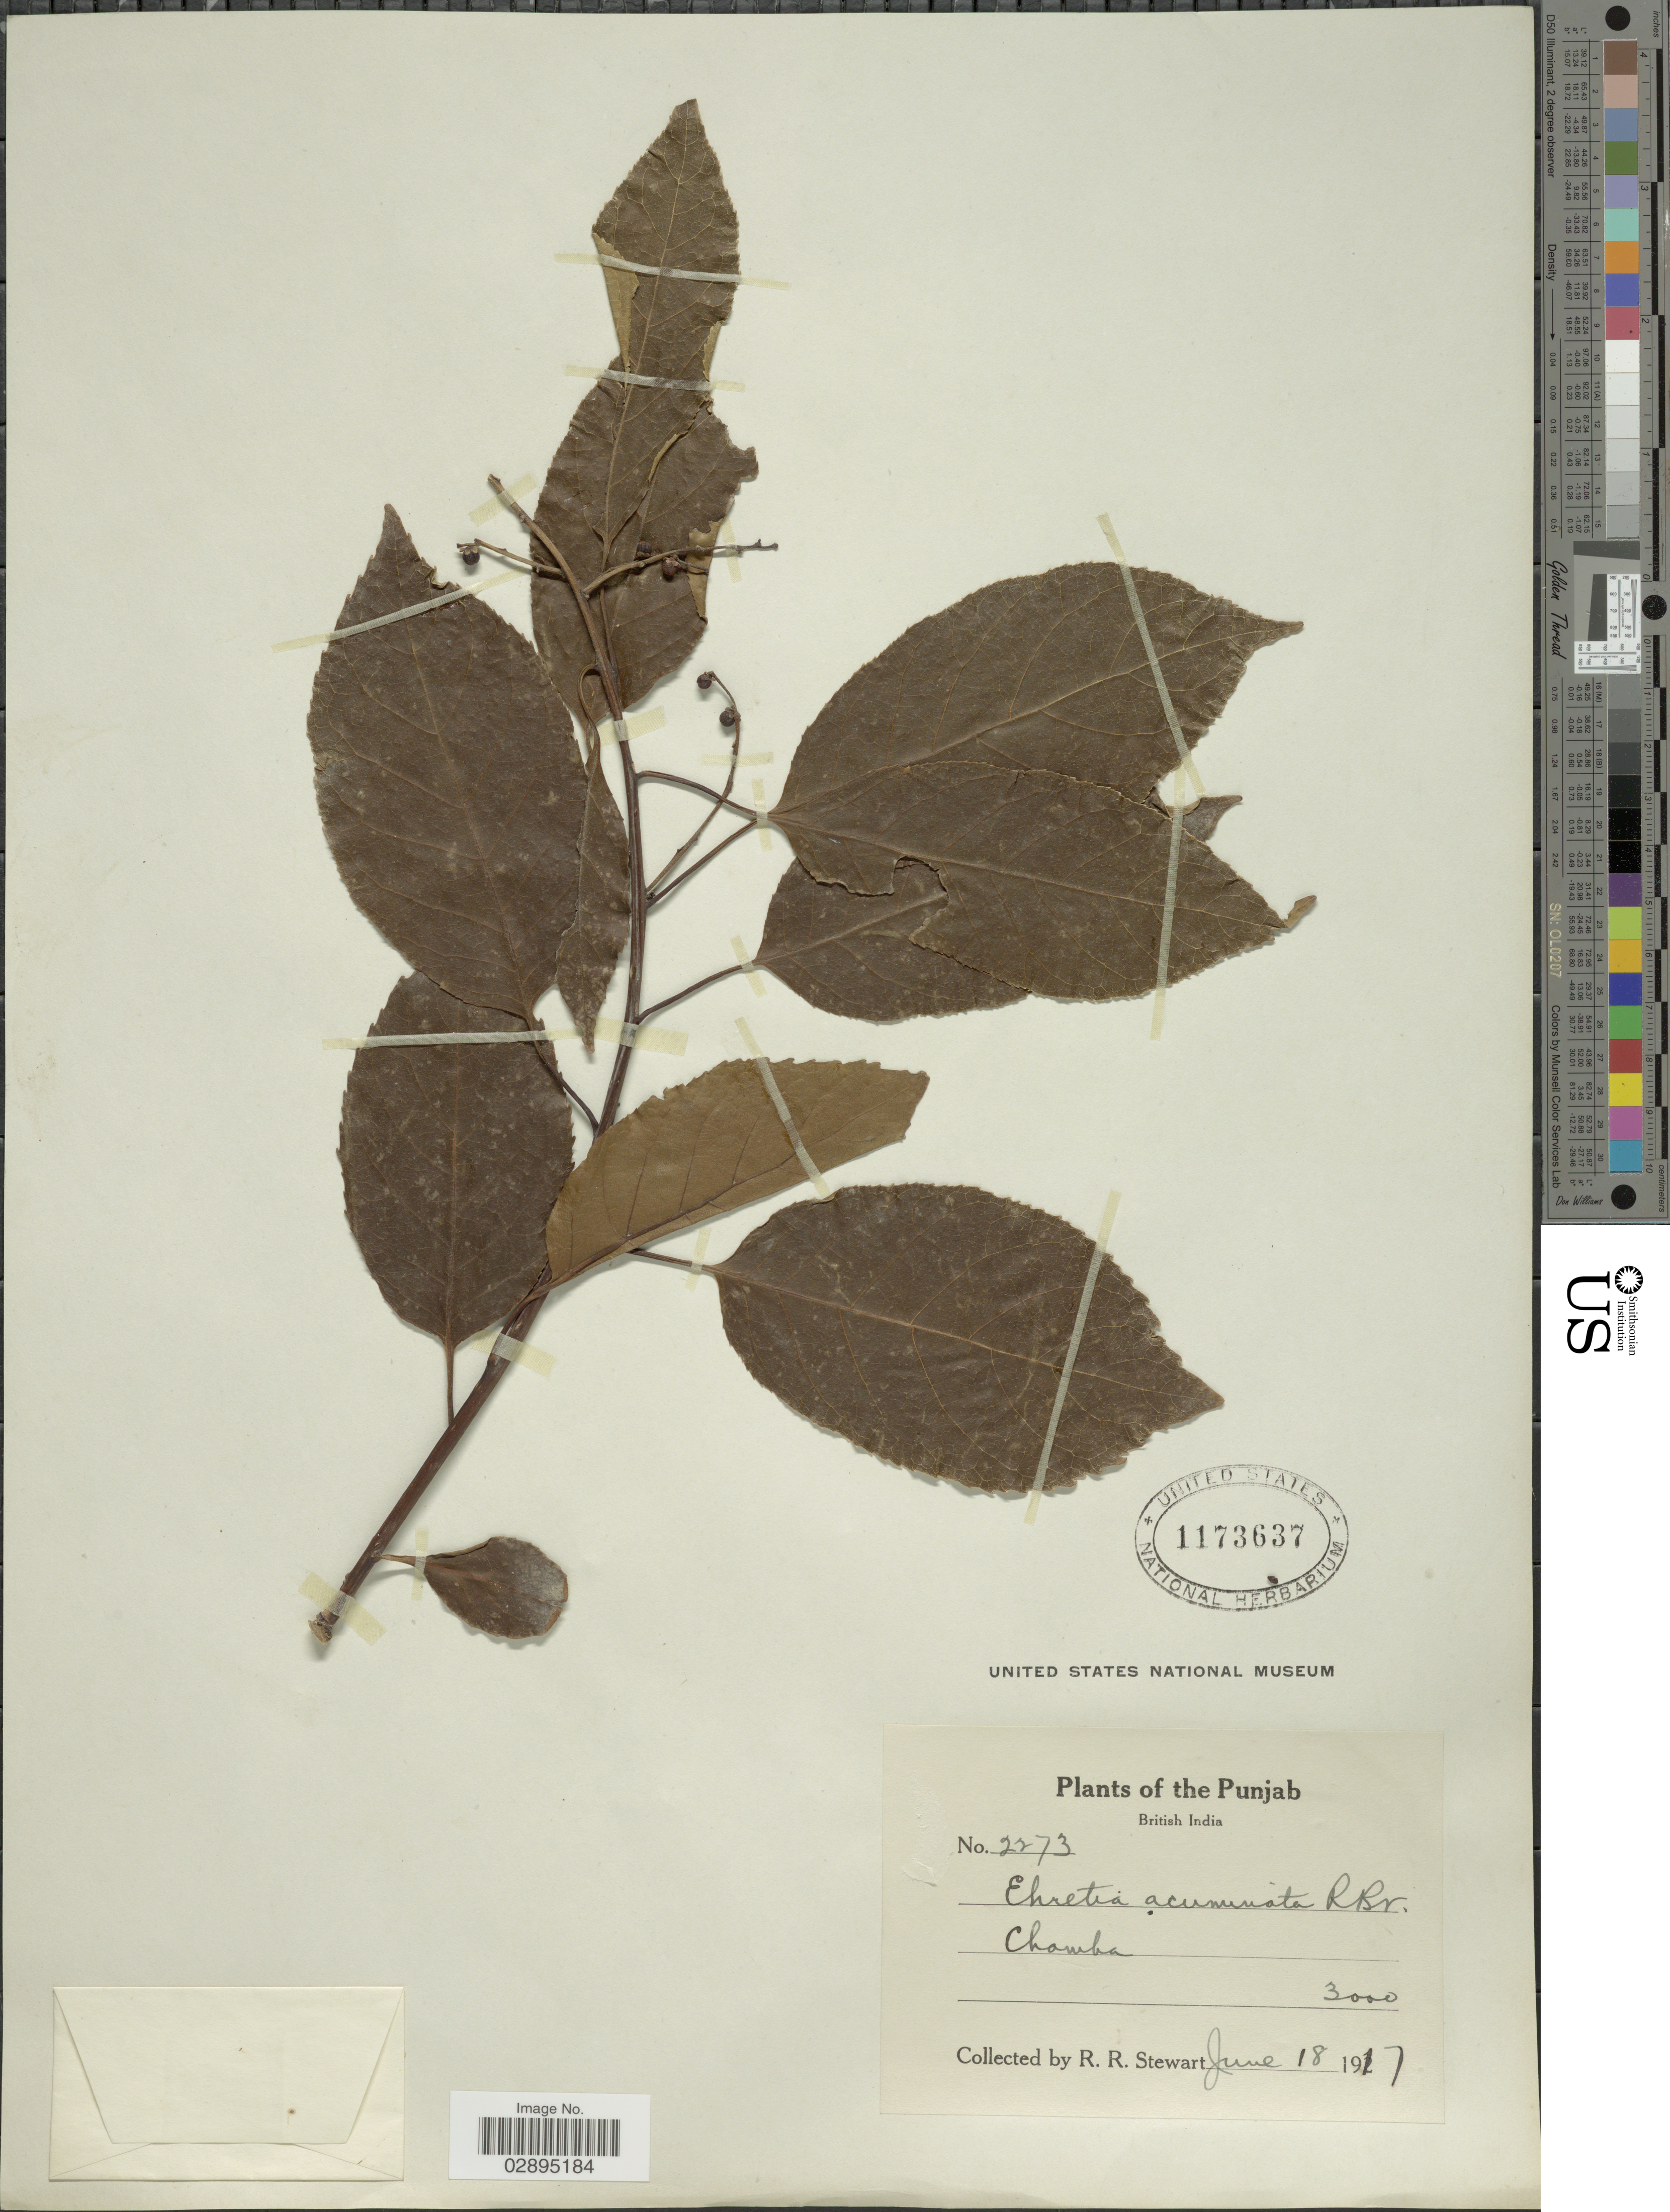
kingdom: Plantae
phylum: Tracheophyta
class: Magnoliopsida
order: Boraginales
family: Ehretiaceae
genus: Ehretia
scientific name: Ehretia acuminata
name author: R. Br.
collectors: R. Stewart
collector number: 2273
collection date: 1917-06-18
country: India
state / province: Punjab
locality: British India. Chomba.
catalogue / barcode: US 1173637